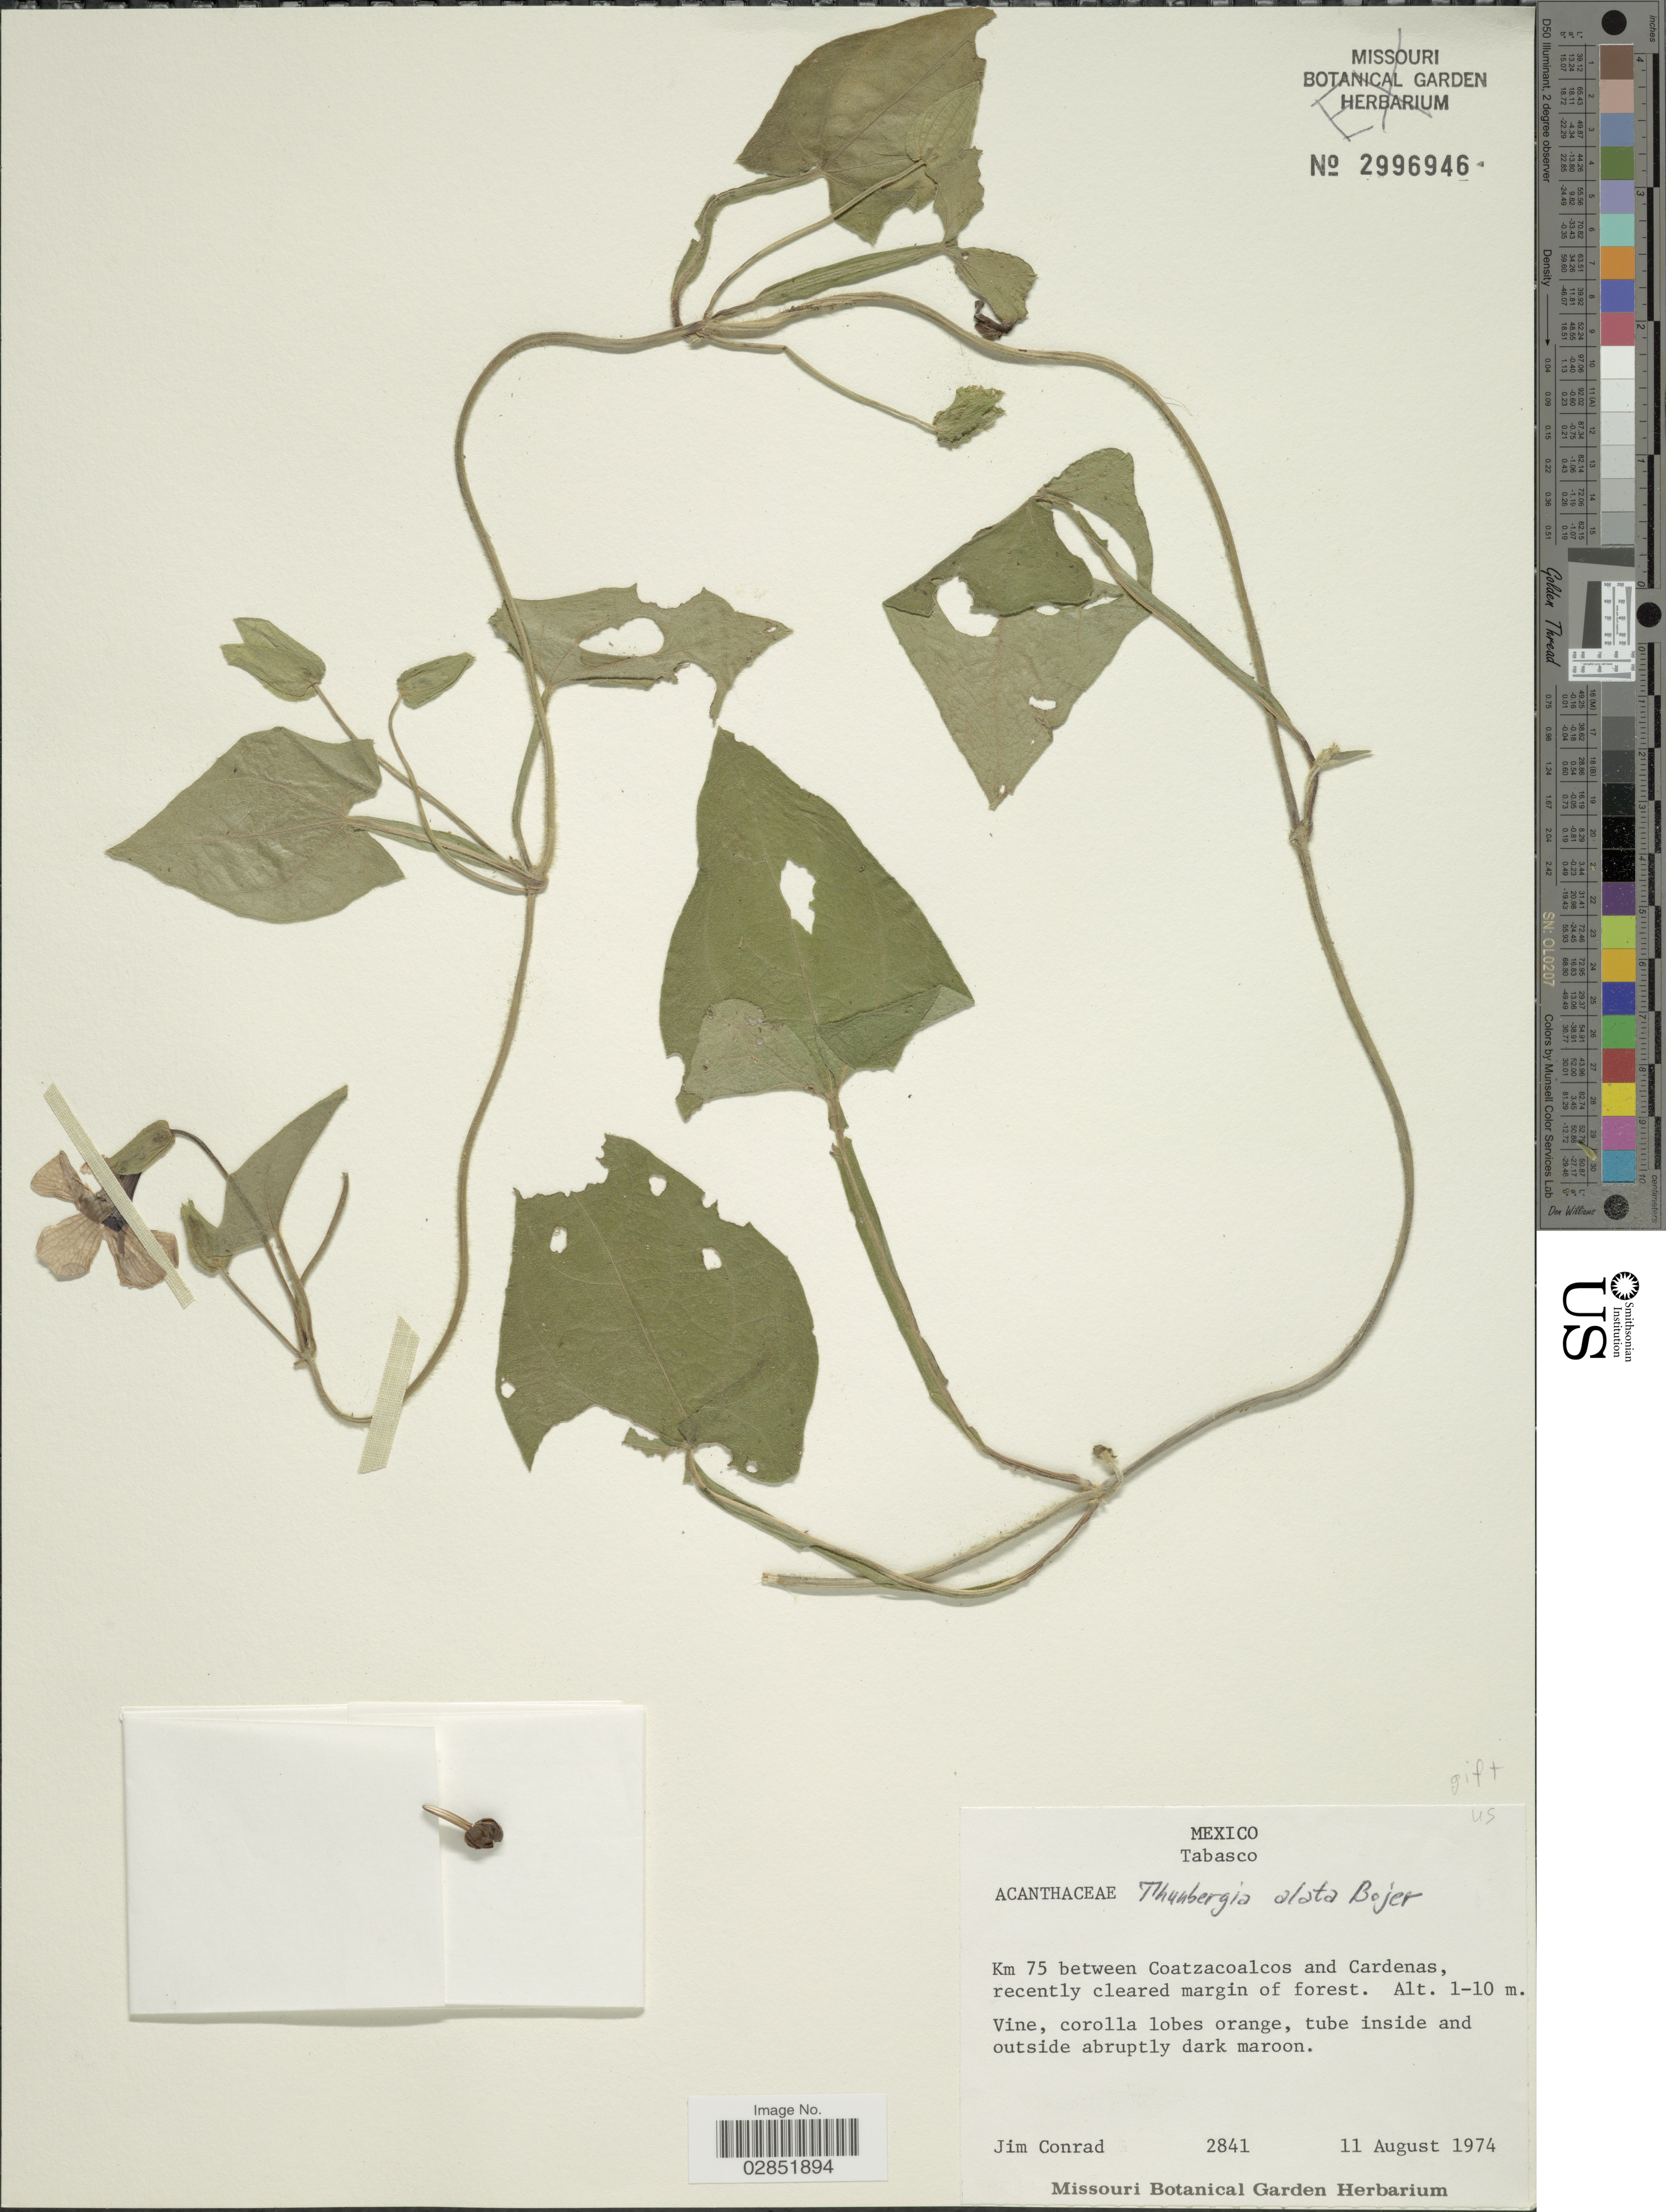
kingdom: Plantae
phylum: Tracheophyta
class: Magnoliopsida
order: Lamiales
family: Acanthaceae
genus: Thunbergia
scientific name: Thunbergia alata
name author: Bojer ex Sims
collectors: J. Conrad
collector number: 2841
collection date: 1974-08-11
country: Mexico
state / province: Tabasco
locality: Km 75 between Coatzacoalcos and Cardenas, recently cleared margin of forest.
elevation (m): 1